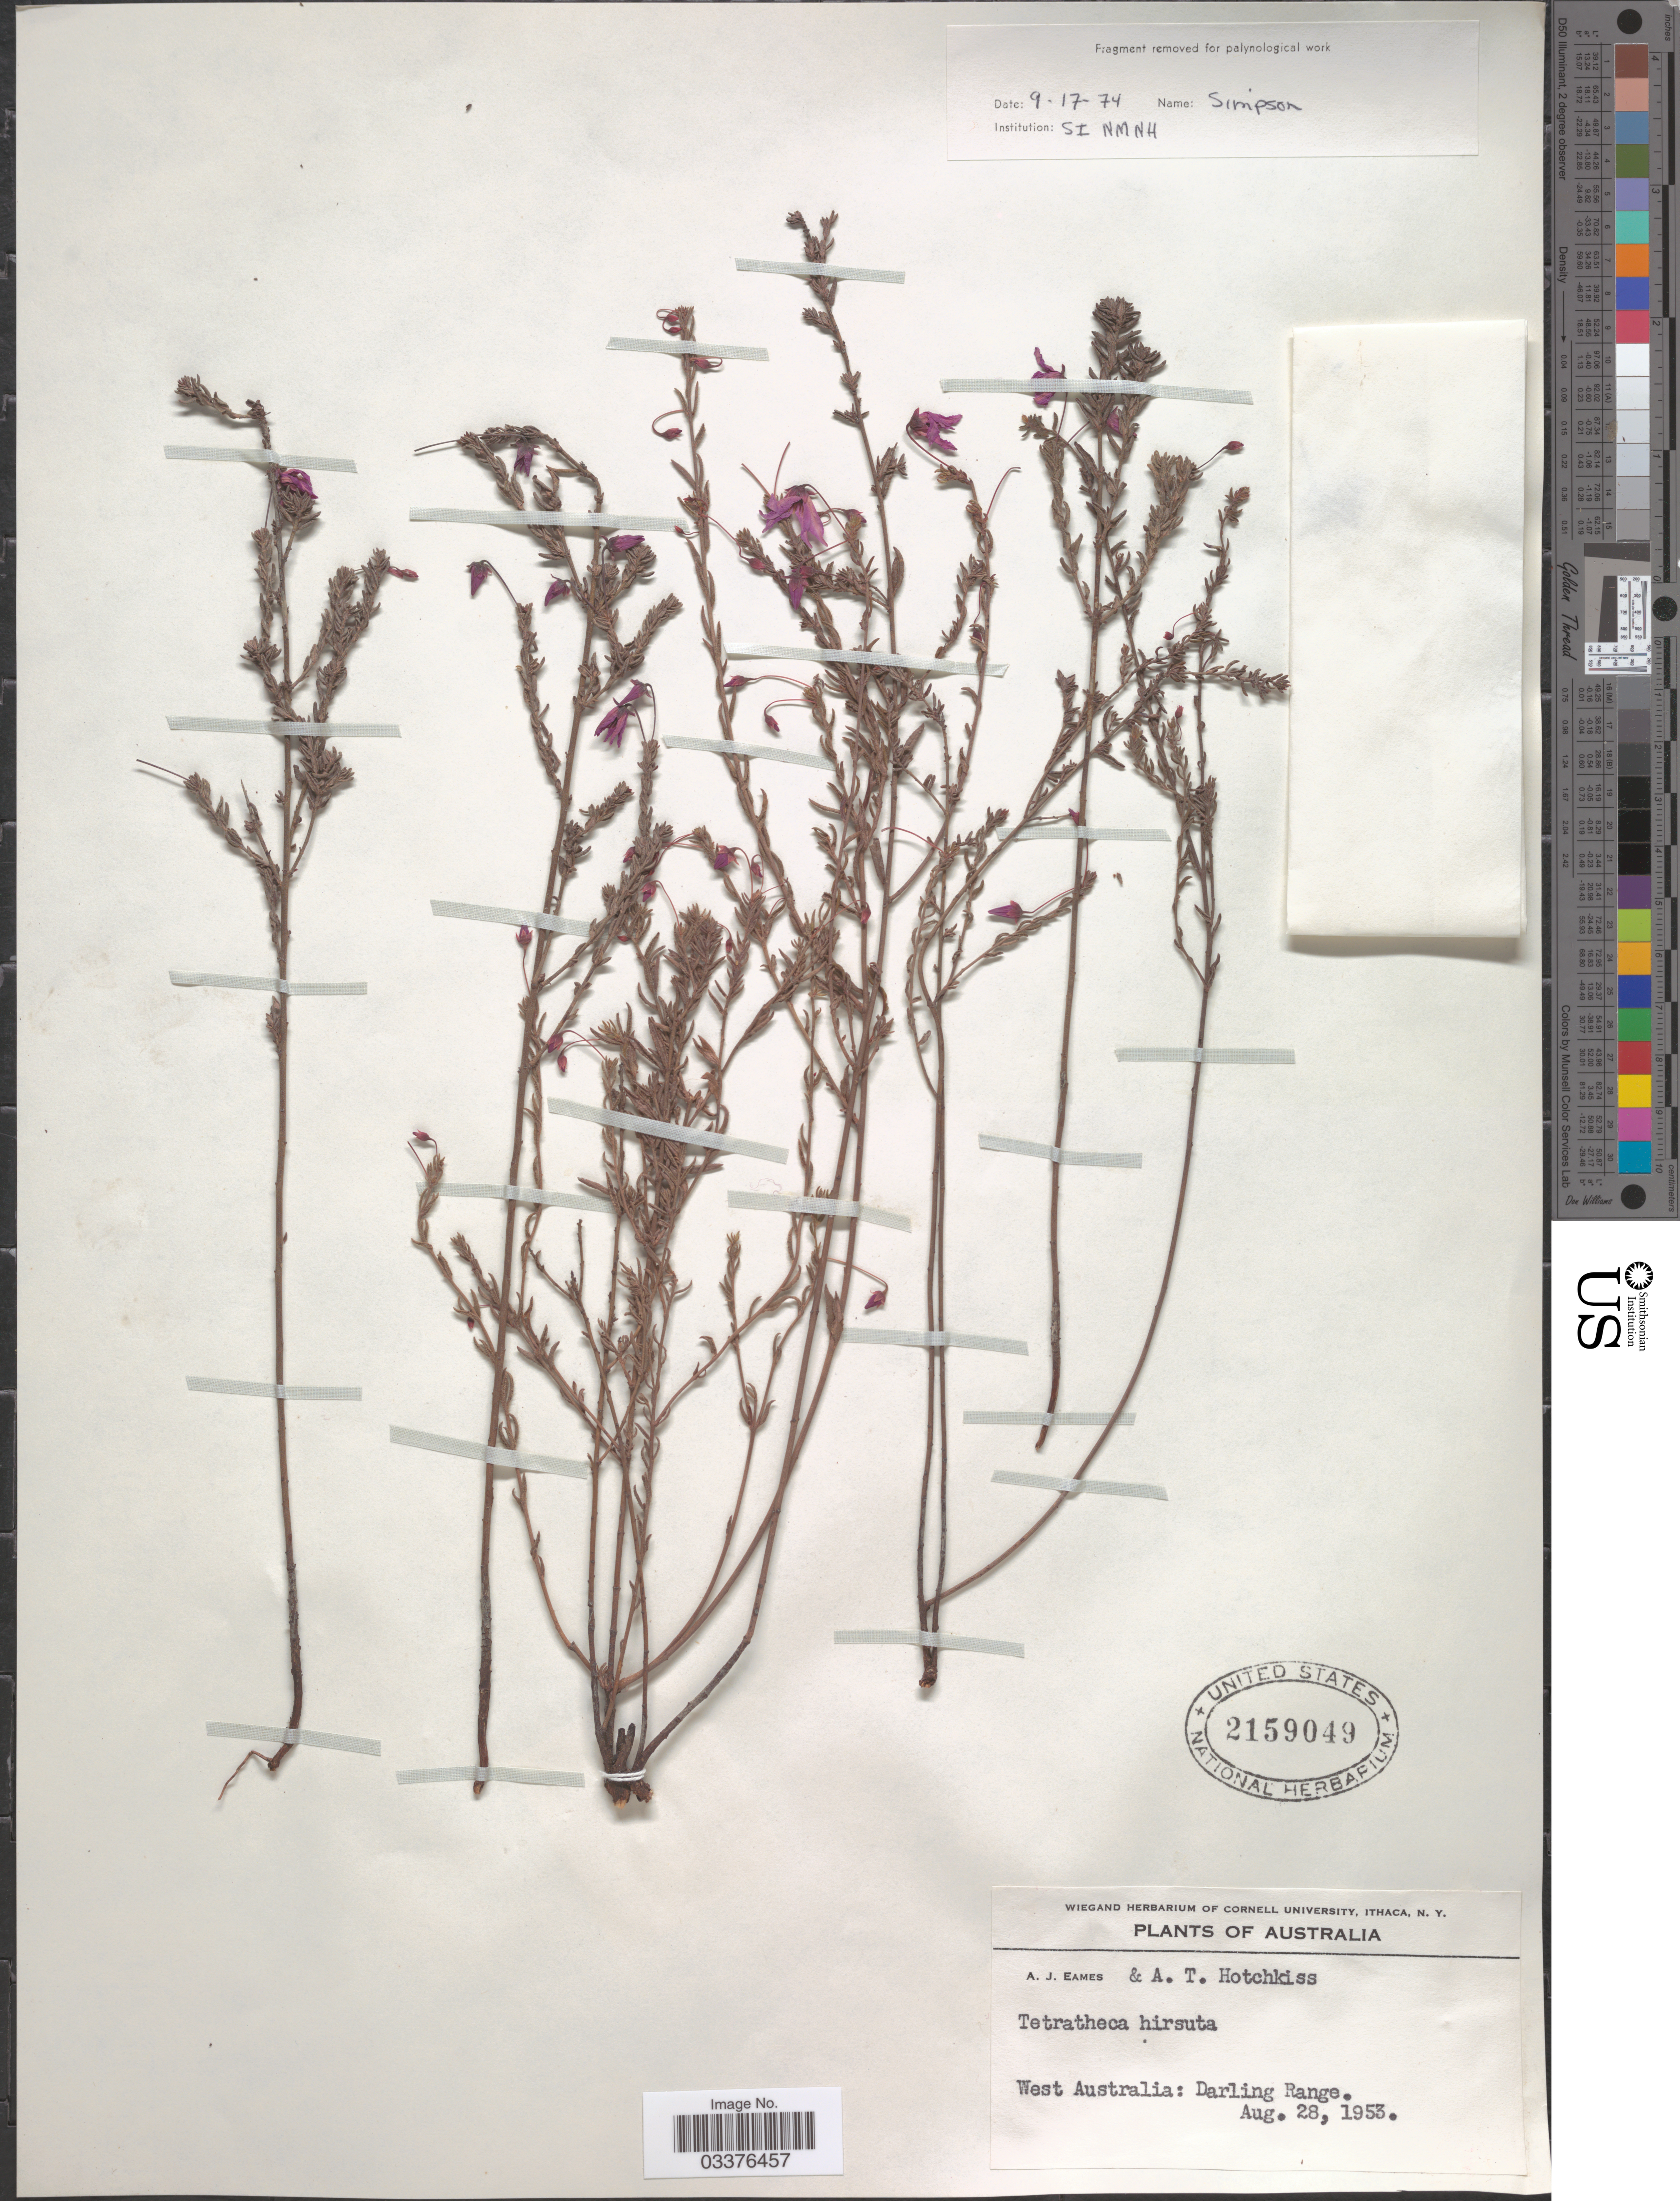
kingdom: Plantae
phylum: Tracheophyta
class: Magnoliopsida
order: Oxalidales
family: Elaeocarpaceae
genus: Tetratheca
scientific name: Tetratheca hirsuta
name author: Lindl.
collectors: A. J. Eames & A. Hotchkiss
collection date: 1953-08-28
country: Australia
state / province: Western Australia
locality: West Australia: Darling Range.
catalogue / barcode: US 2159049